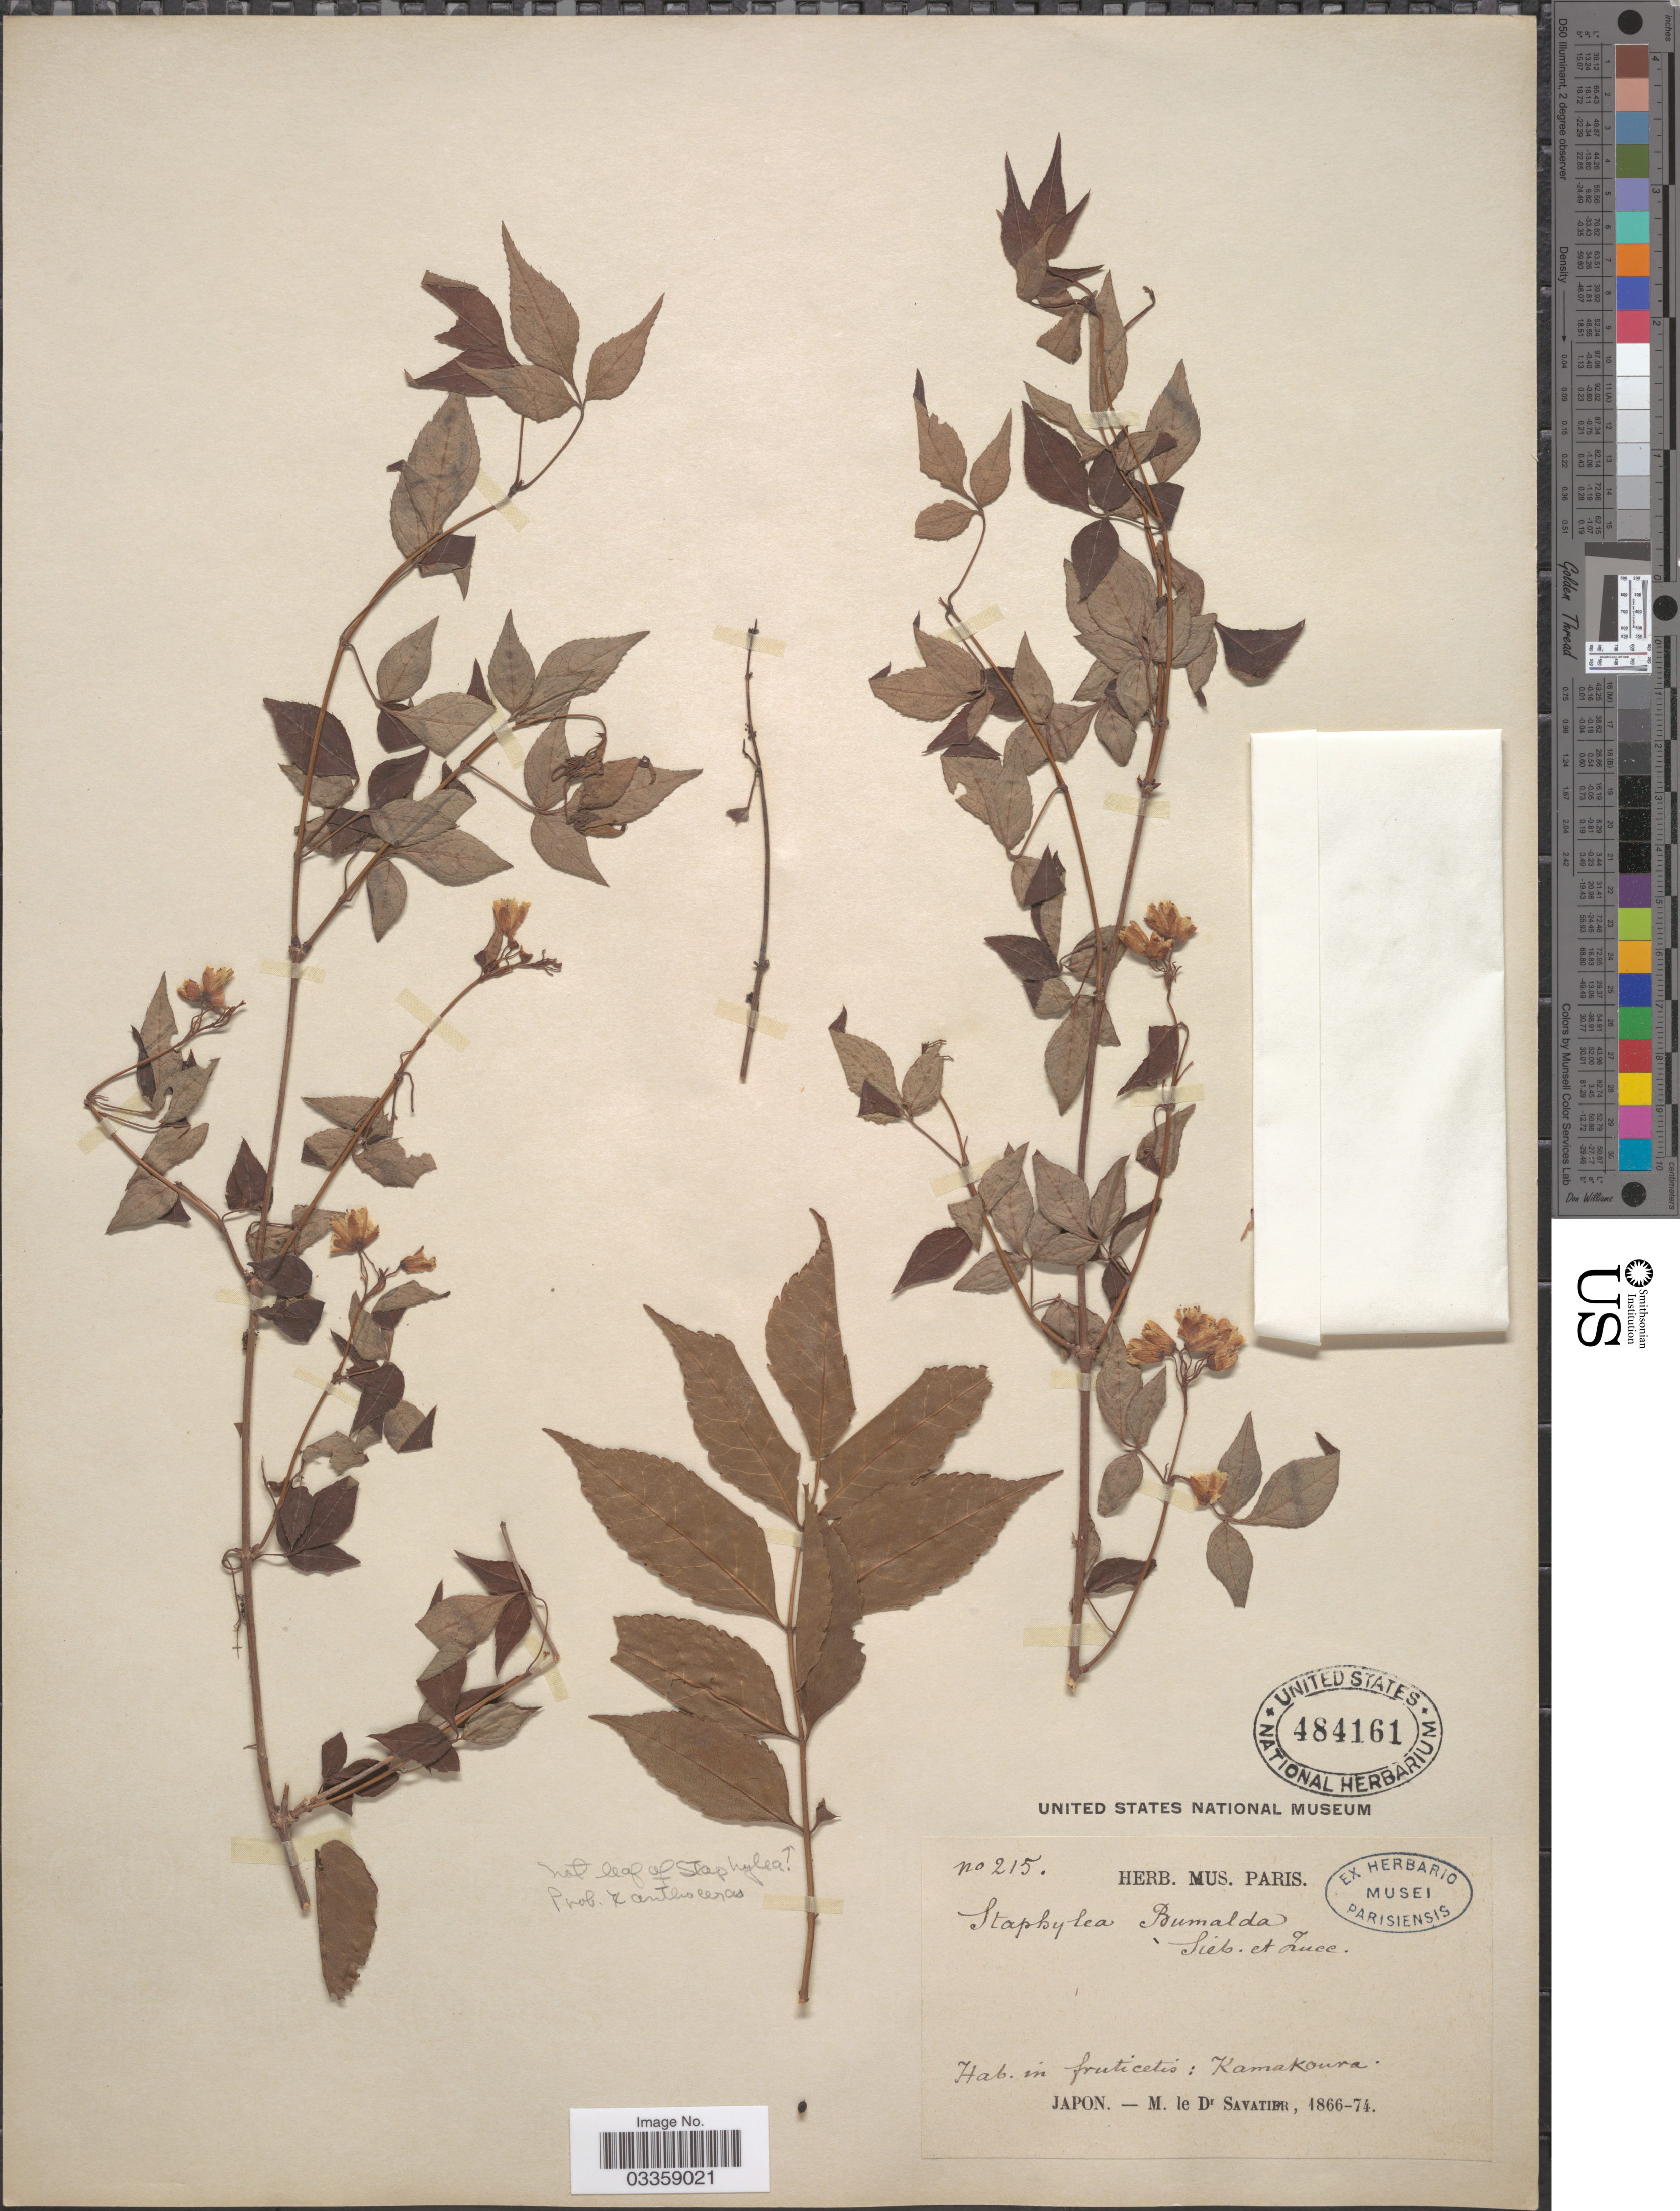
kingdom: Plantae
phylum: Tracheophyta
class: Magnoliopsida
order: Crossosomatales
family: Staphyleaceae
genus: Staphylea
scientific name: Staphylea bumalda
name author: DC.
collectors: M. Savatier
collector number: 215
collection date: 1866/1874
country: Japan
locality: Kamakoura.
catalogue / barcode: US 484161